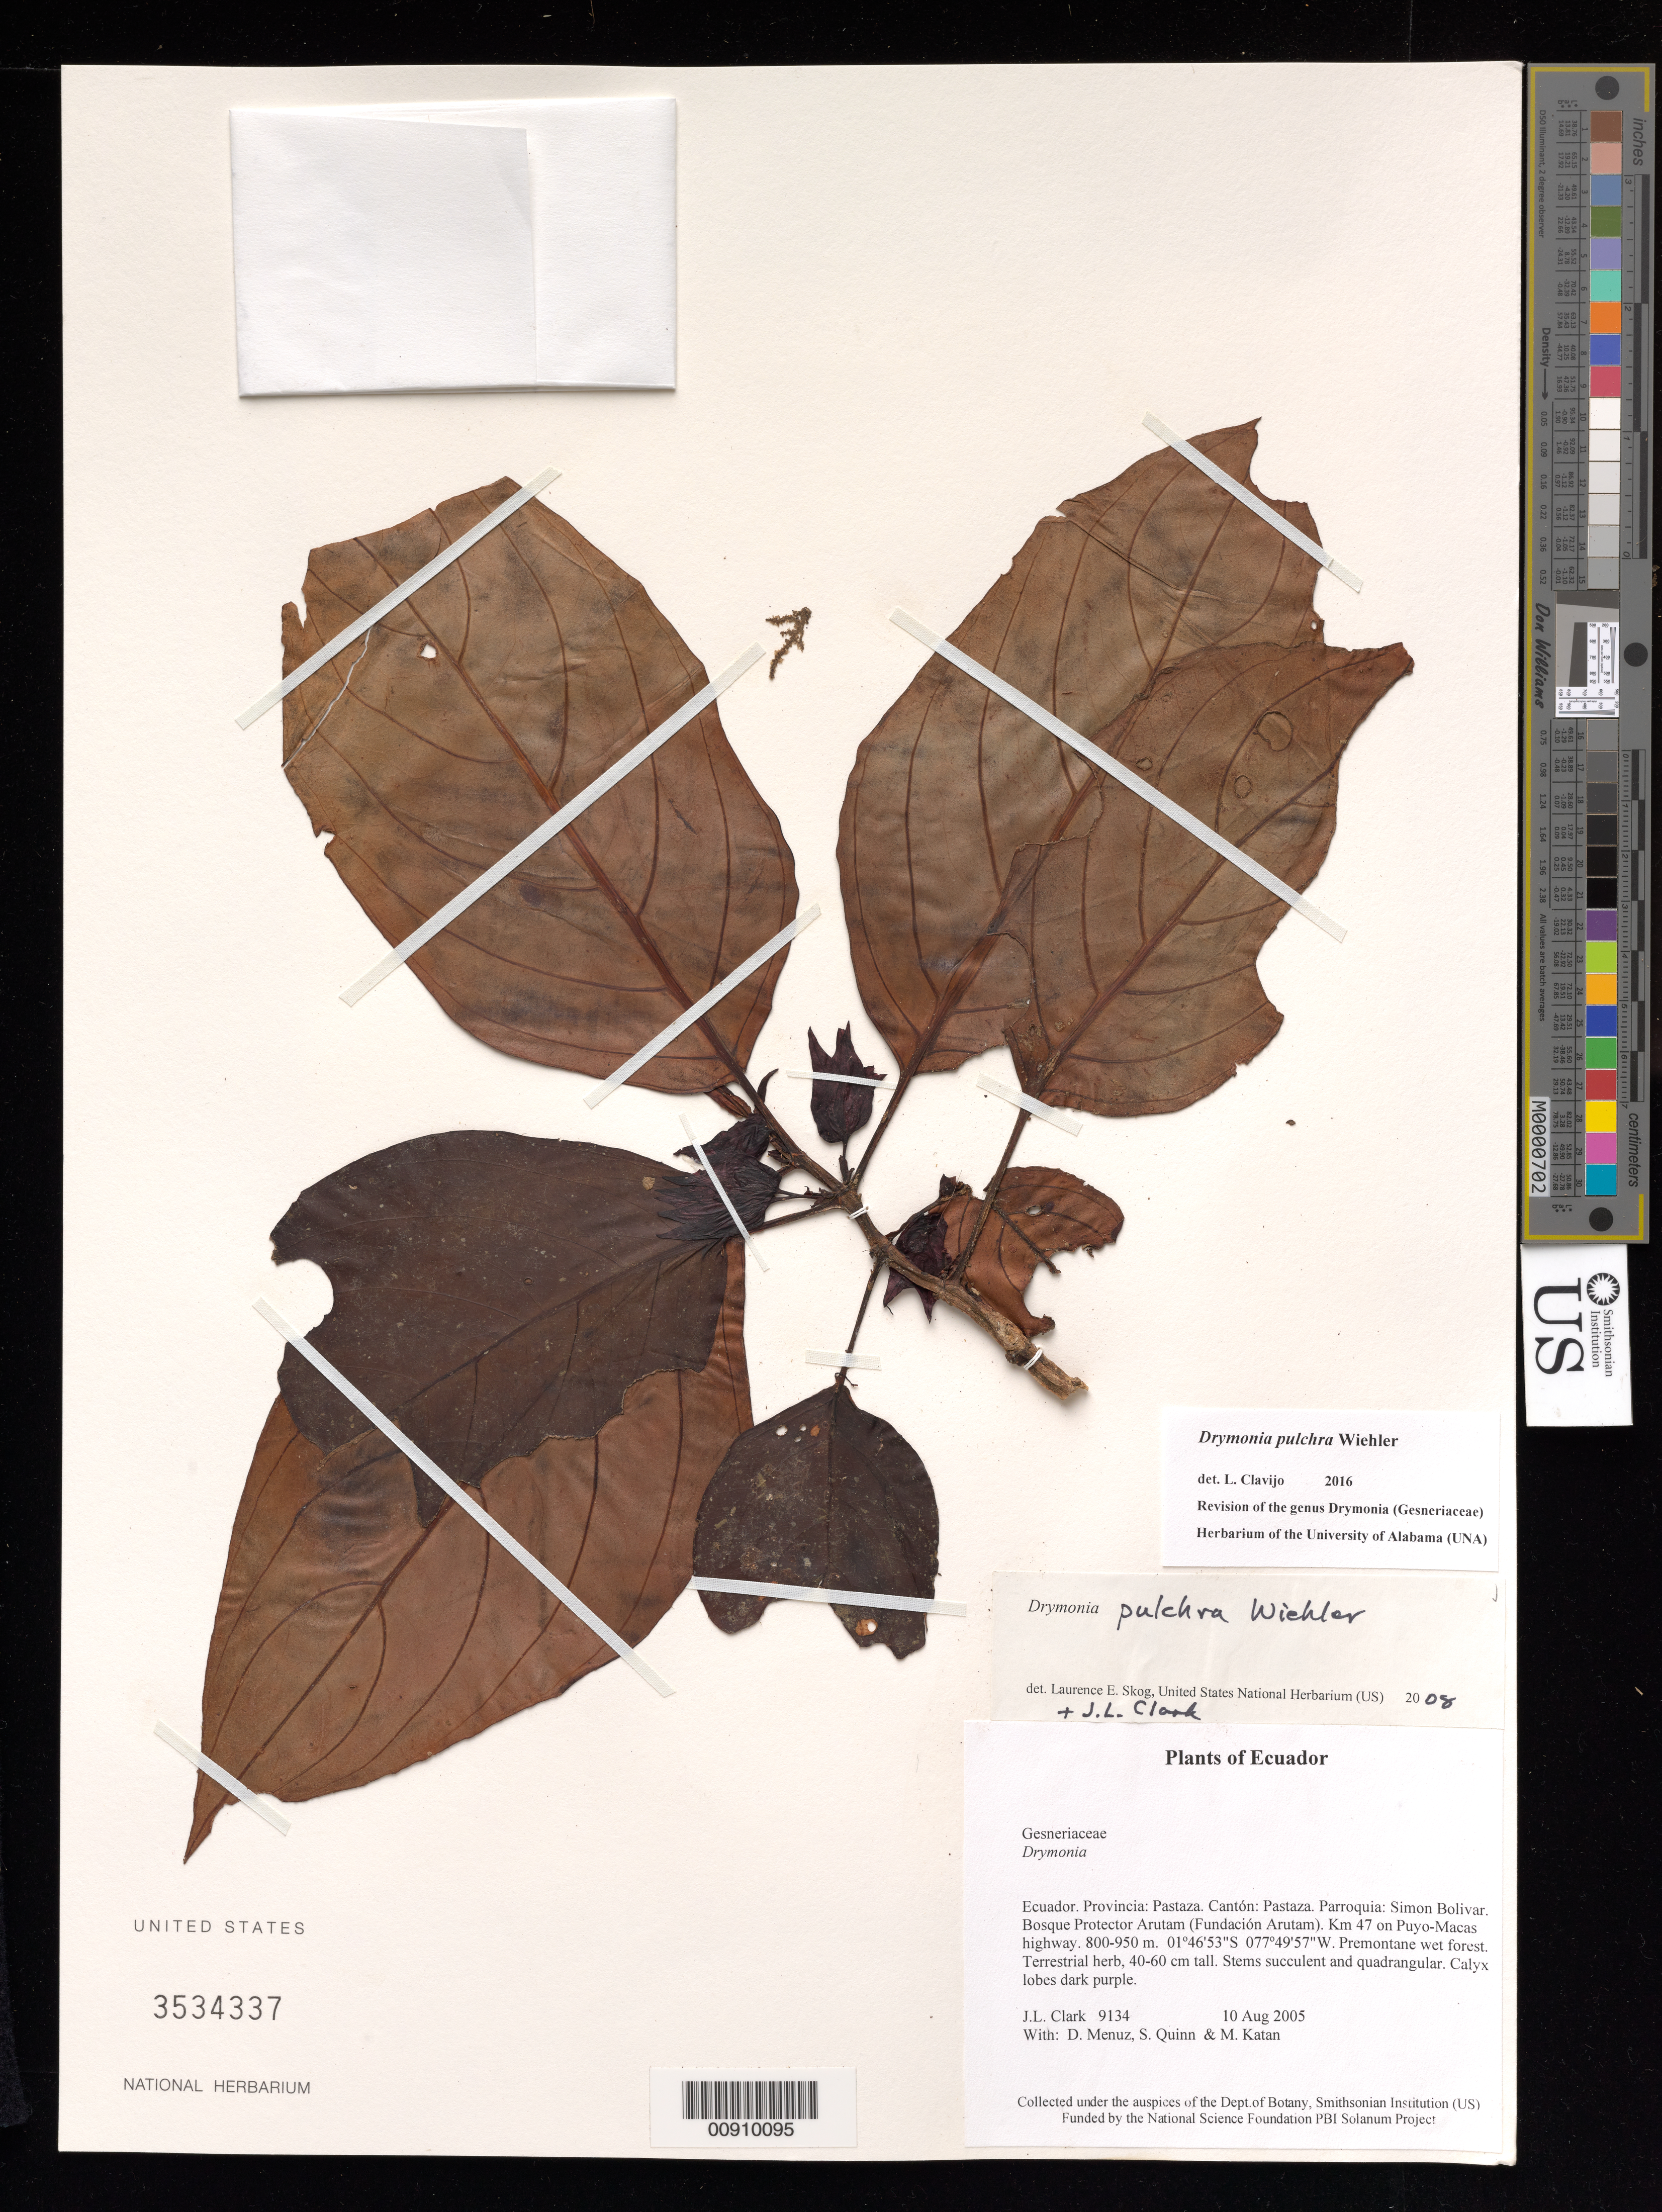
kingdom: Plantae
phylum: Tracheophyta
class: Magnoliopsida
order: Lamiales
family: Gesneriaceae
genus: Drymonia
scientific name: Drymonia pulchra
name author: Wiehler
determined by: Clark, J. L.; Skog, Laurence E.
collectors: J. L. Clark, D. Menuz, S. Quinn & M. Katan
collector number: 9134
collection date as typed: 10 Aug 2005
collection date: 2005-08-10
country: Ecuador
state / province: Pastaza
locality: Pastaza. Parroquia: Simon Bolivar. Bosque Protector Arutam (Fundación Arutam). Km 47 on Puyo-Macas highway.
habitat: Premontane wet forest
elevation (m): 800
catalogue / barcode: US 3534337